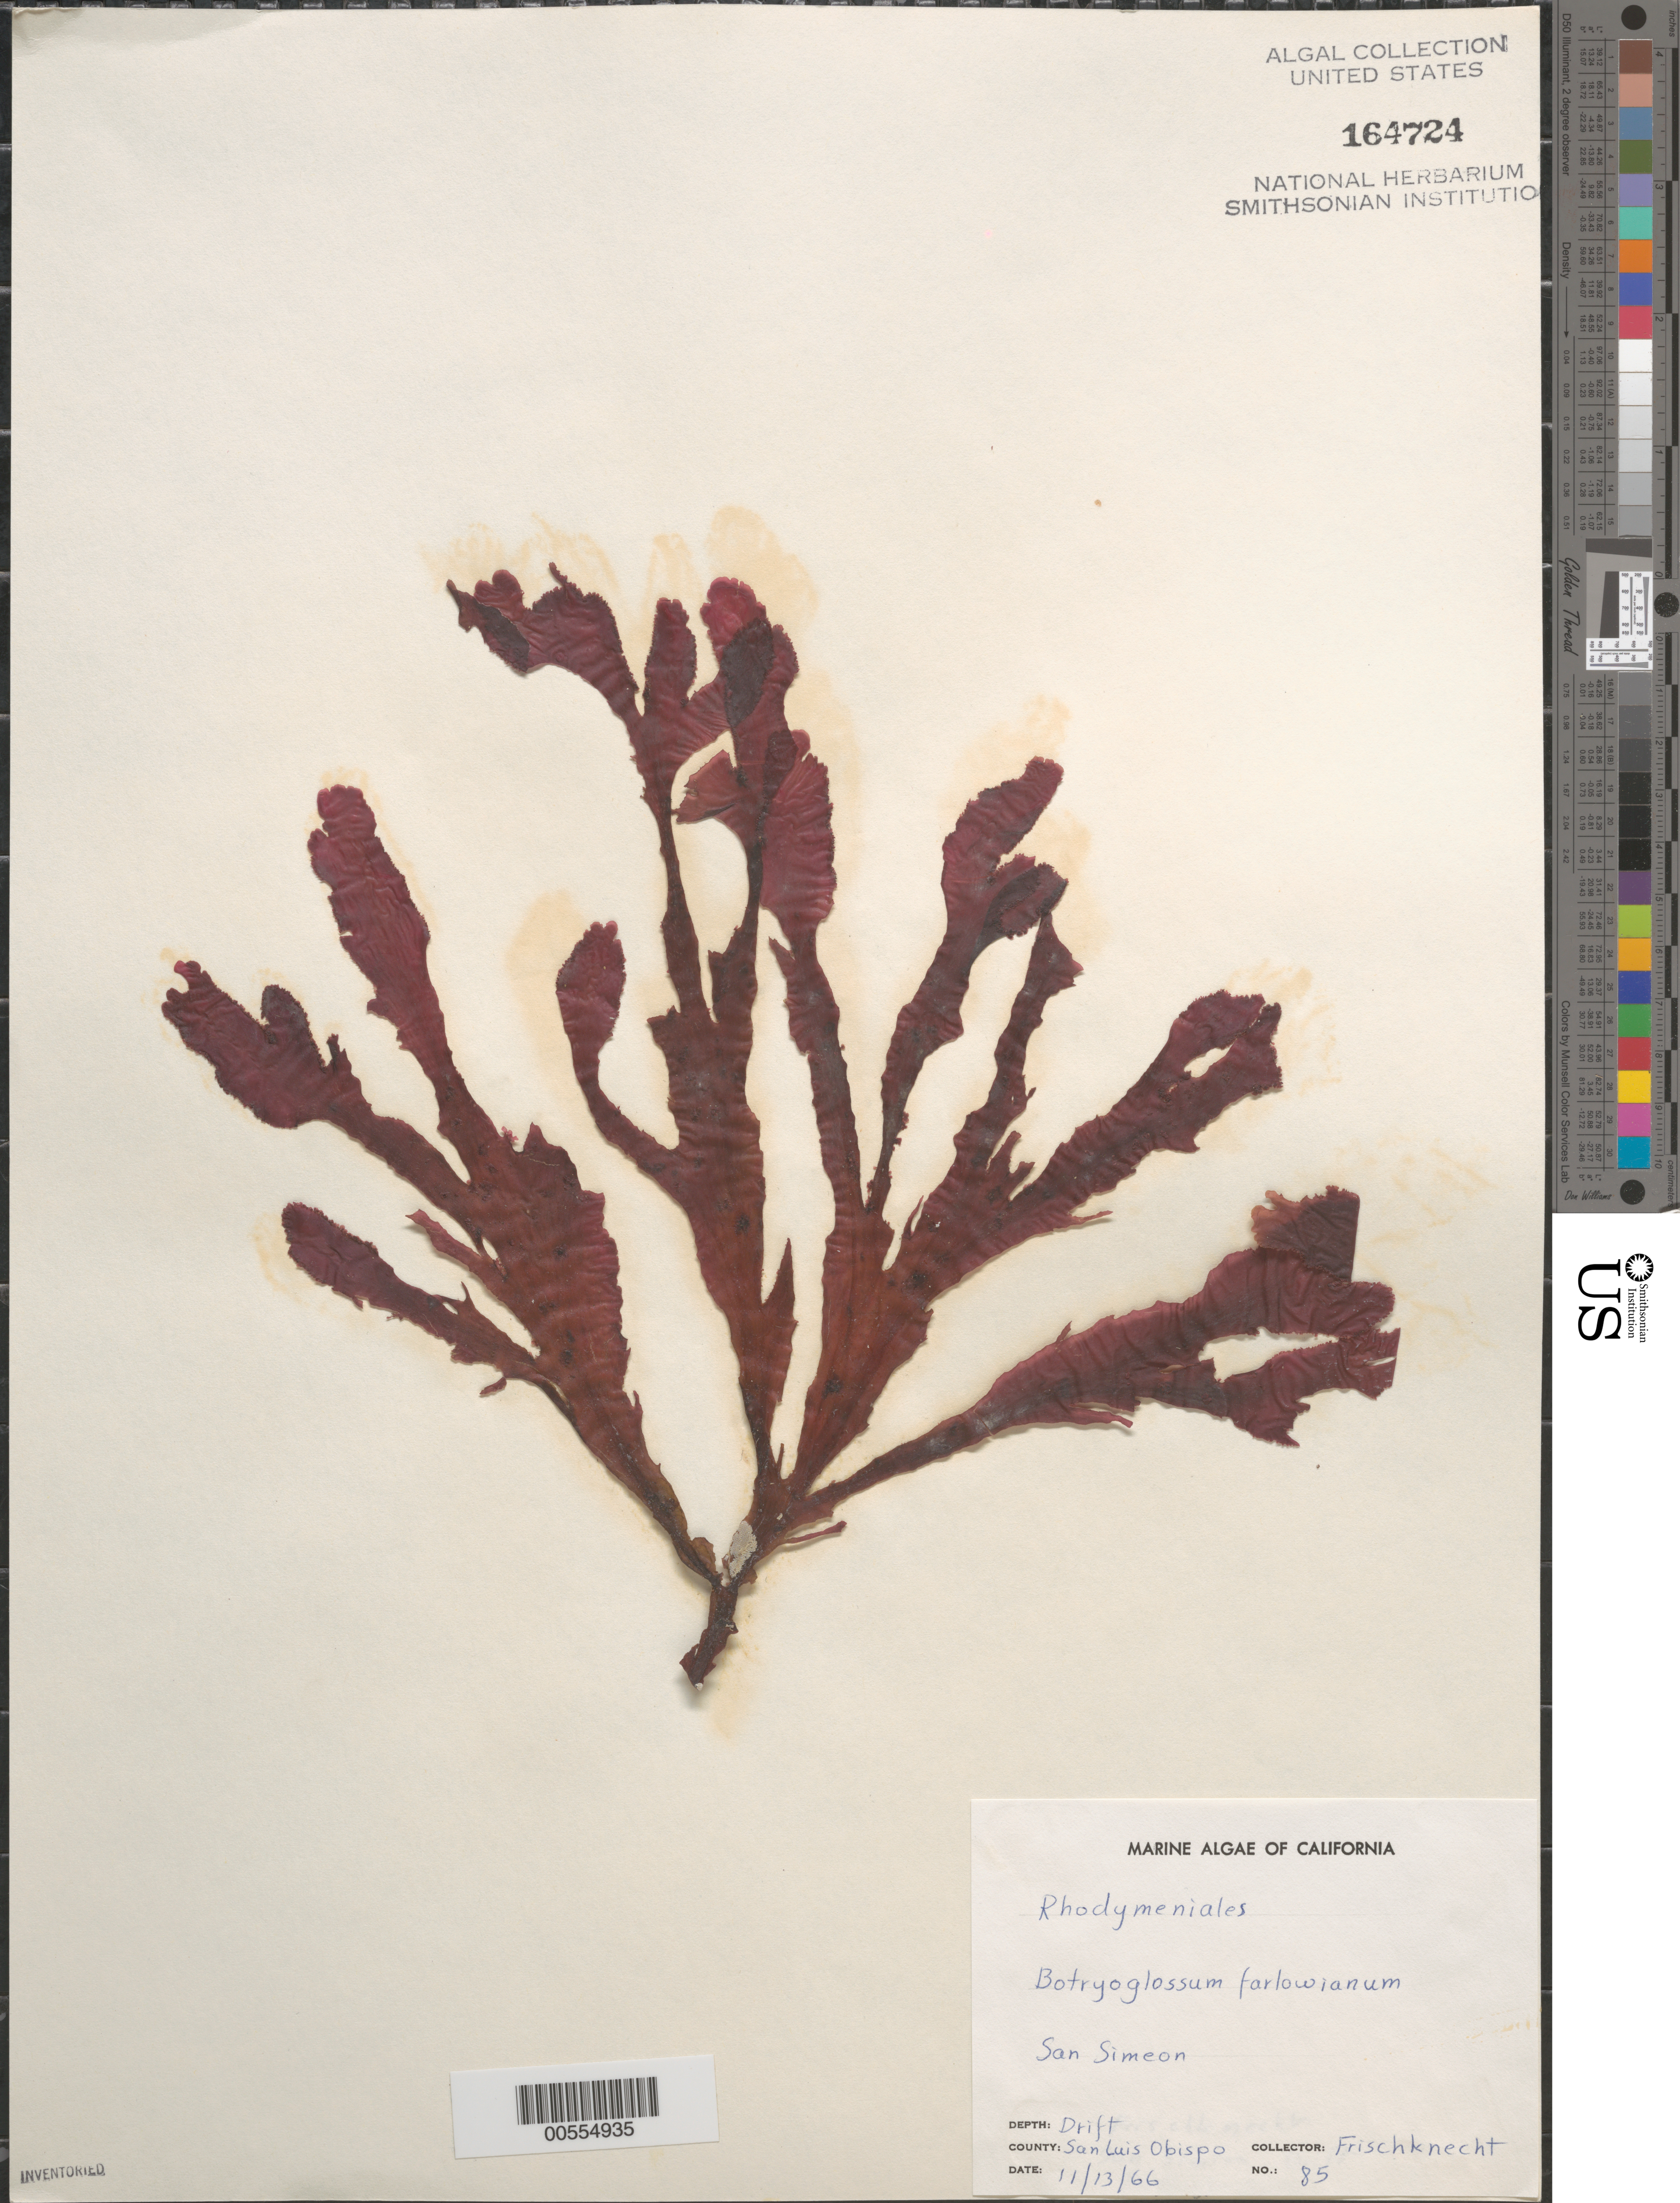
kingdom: Plantae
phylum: Rhodophyta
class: Florideophyceae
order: Ceramiales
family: Delesseriaceae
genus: Botryoglossum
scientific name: Botryoglossum farlowianum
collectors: -. Frischknecht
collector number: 85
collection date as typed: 13 Nov 1966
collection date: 1966-11-13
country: United States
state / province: California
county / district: San Luis Obispo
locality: San Simeon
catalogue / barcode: US 164724